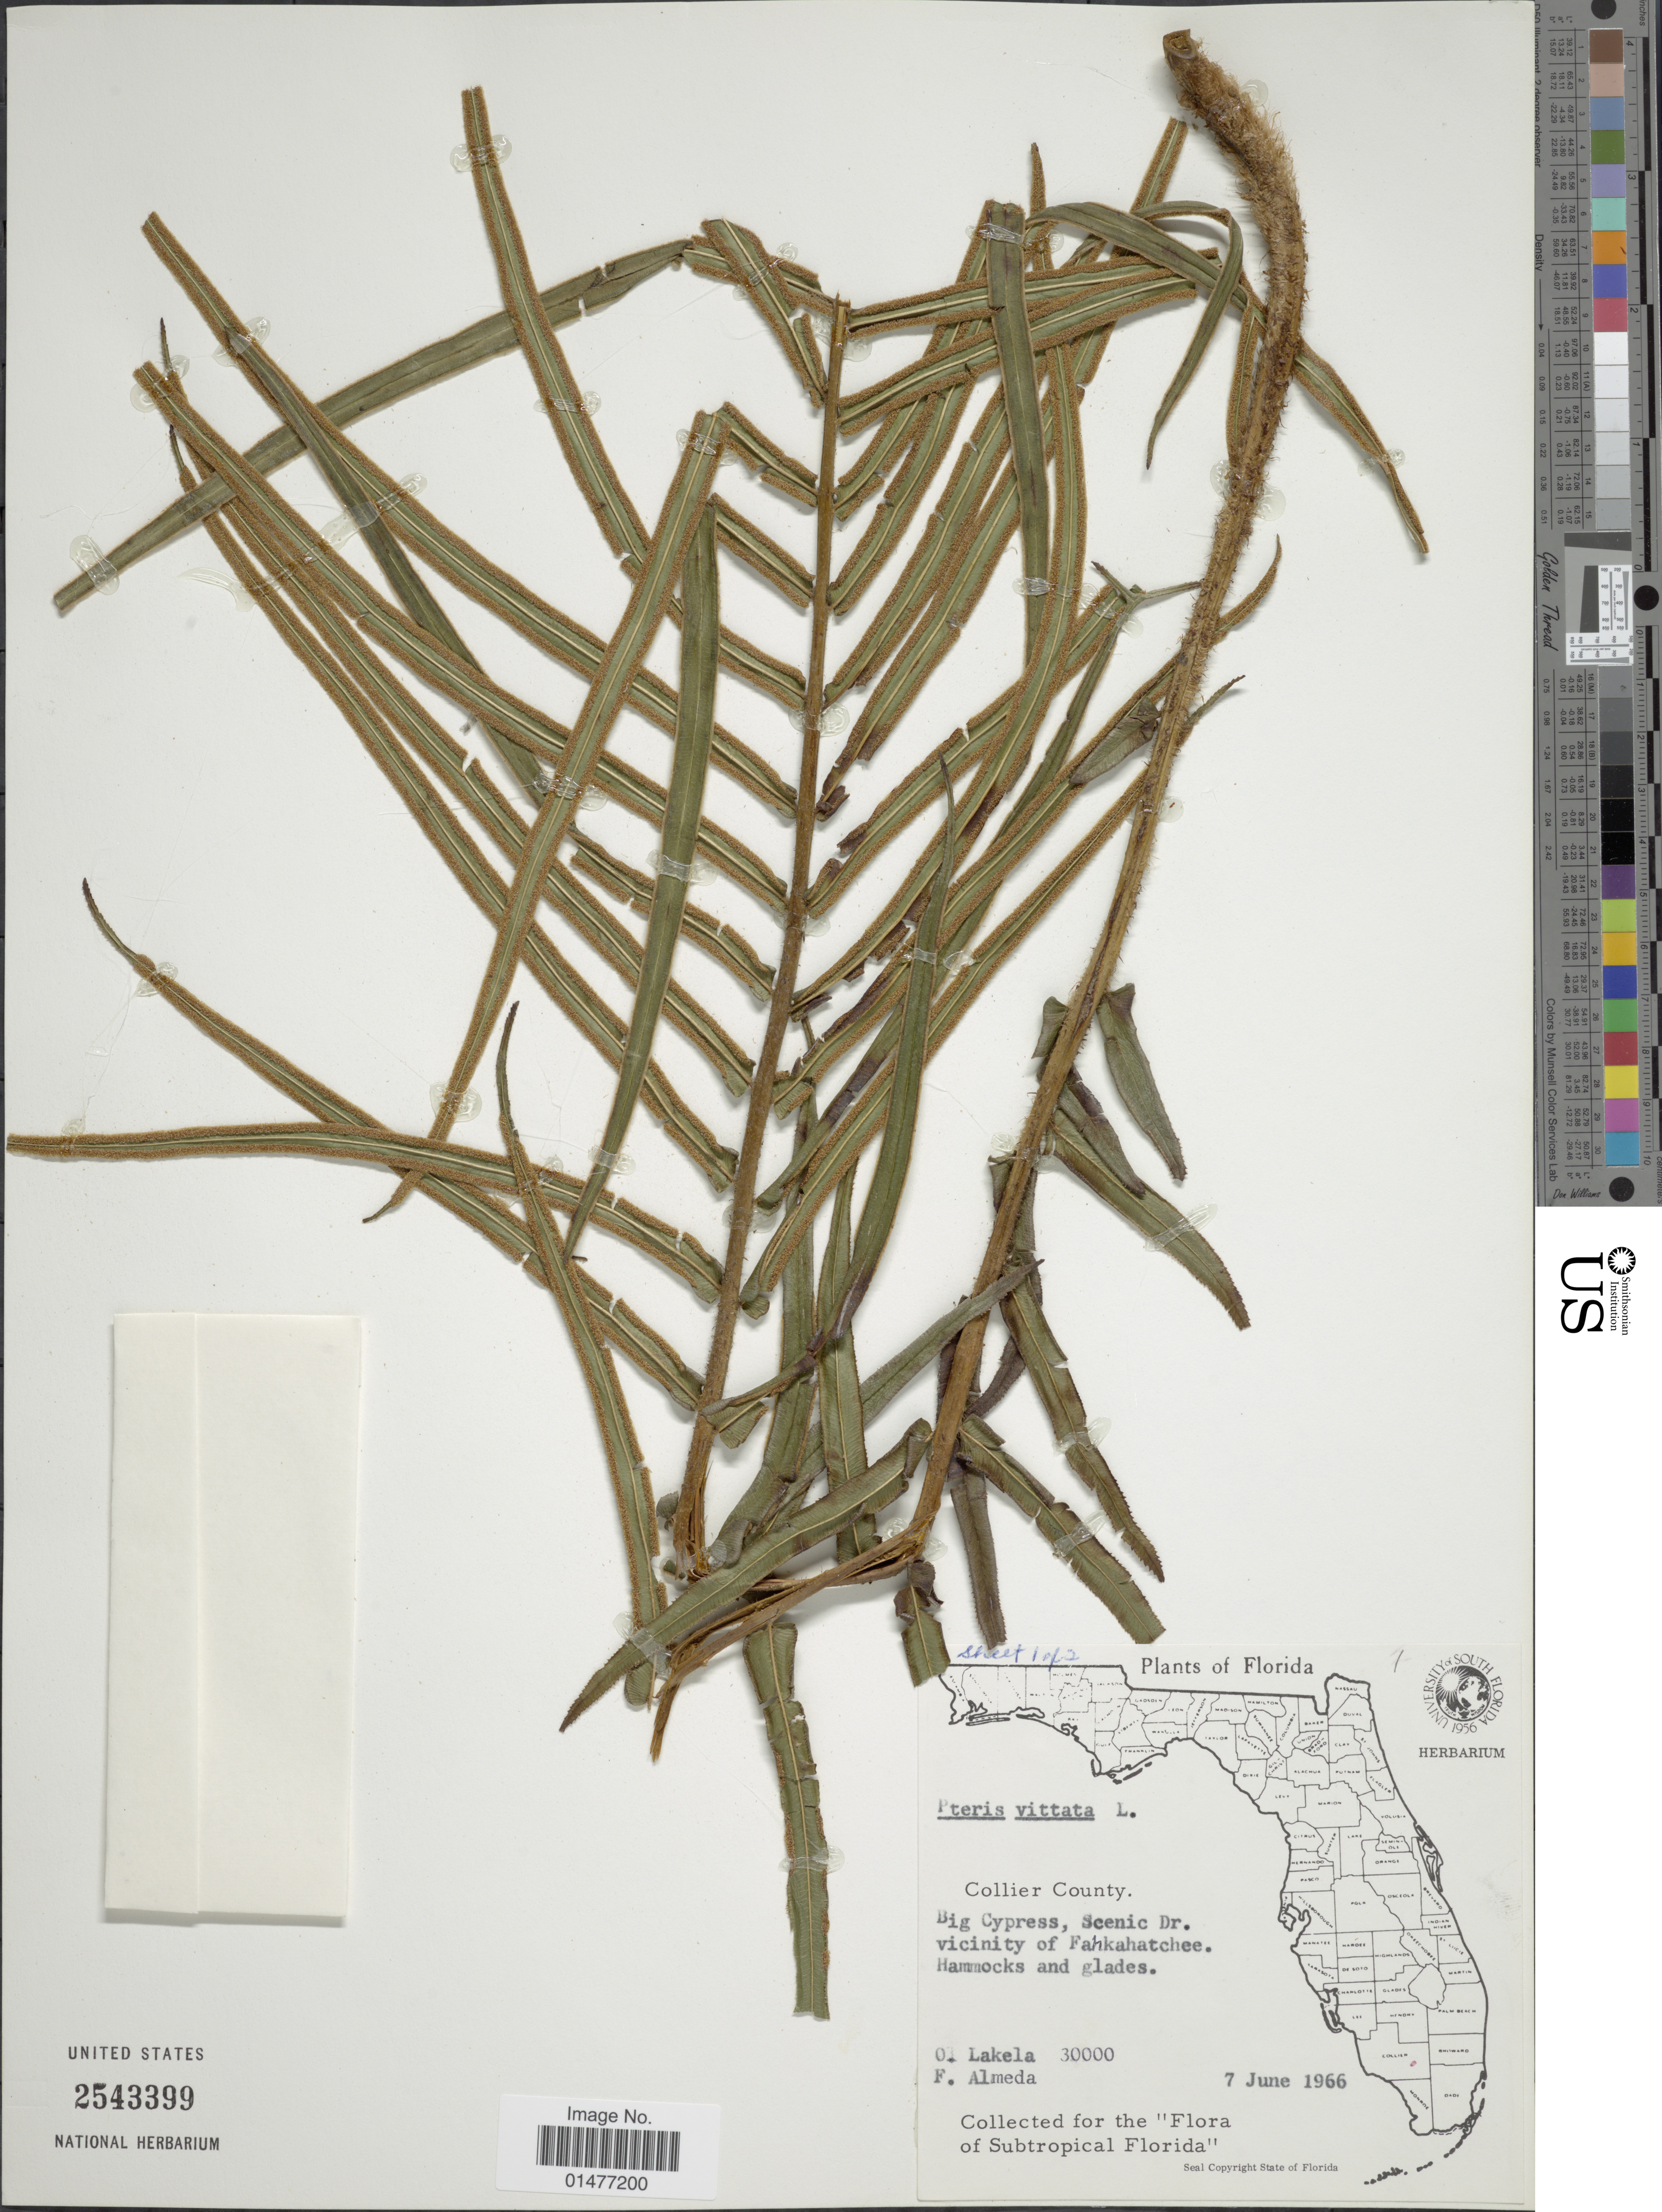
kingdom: Plantae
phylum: Tracheophyta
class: Polypodiopsida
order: Polypodiales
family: Pteridaceae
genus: Pteris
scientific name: Pteris vittata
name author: L.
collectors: O. Lakela & F. Almeda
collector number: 30000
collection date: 1966-06-07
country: United States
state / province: Florida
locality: Plants of Florida, Collier County. Big Cypress Scenic Dr. vicinity of Fahkahatchee Hammock and glades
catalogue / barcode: US 2543399